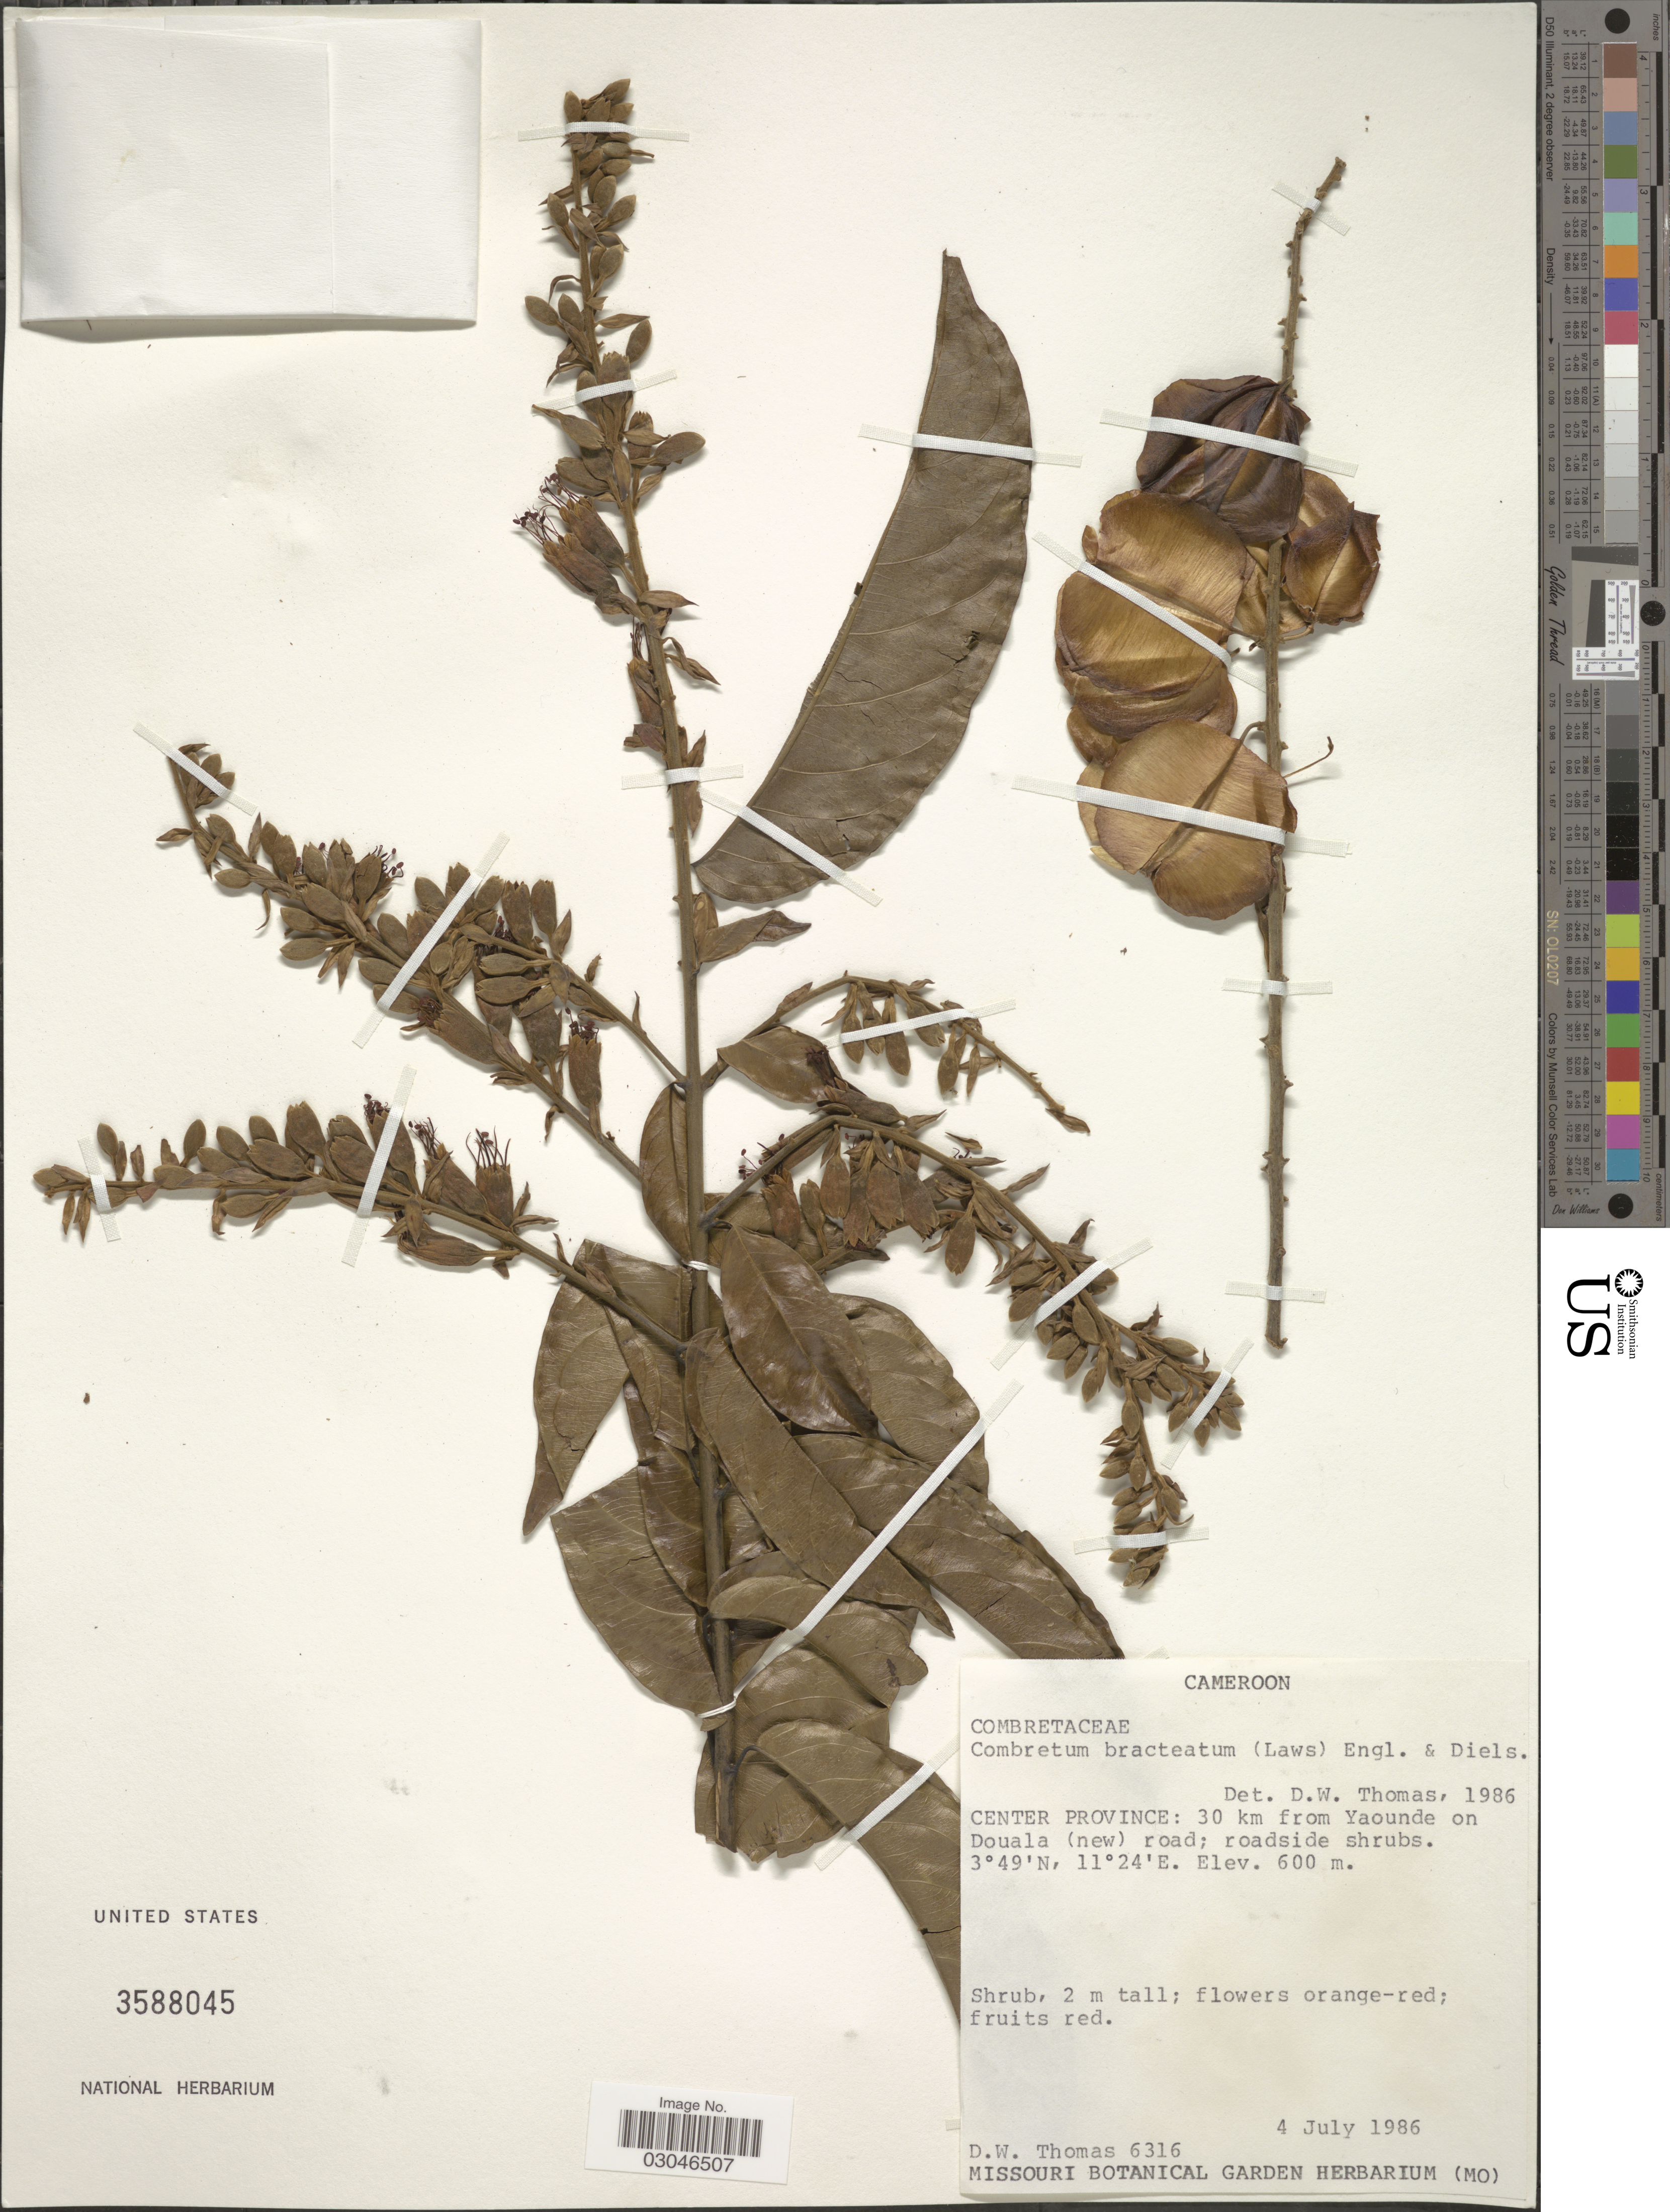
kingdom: Plantae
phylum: Tracheophyta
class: Magnoliopsida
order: Myrtales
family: Combretaceae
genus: Combretum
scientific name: Combretum bracteatum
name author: (Laws.) Engl. & Diels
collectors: D. W. Thomas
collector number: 6316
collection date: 1986-07-04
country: Cameroon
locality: Center Province: 30 km from Yaounde on Douala (new) road.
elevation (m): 600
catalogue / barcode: US 3588045